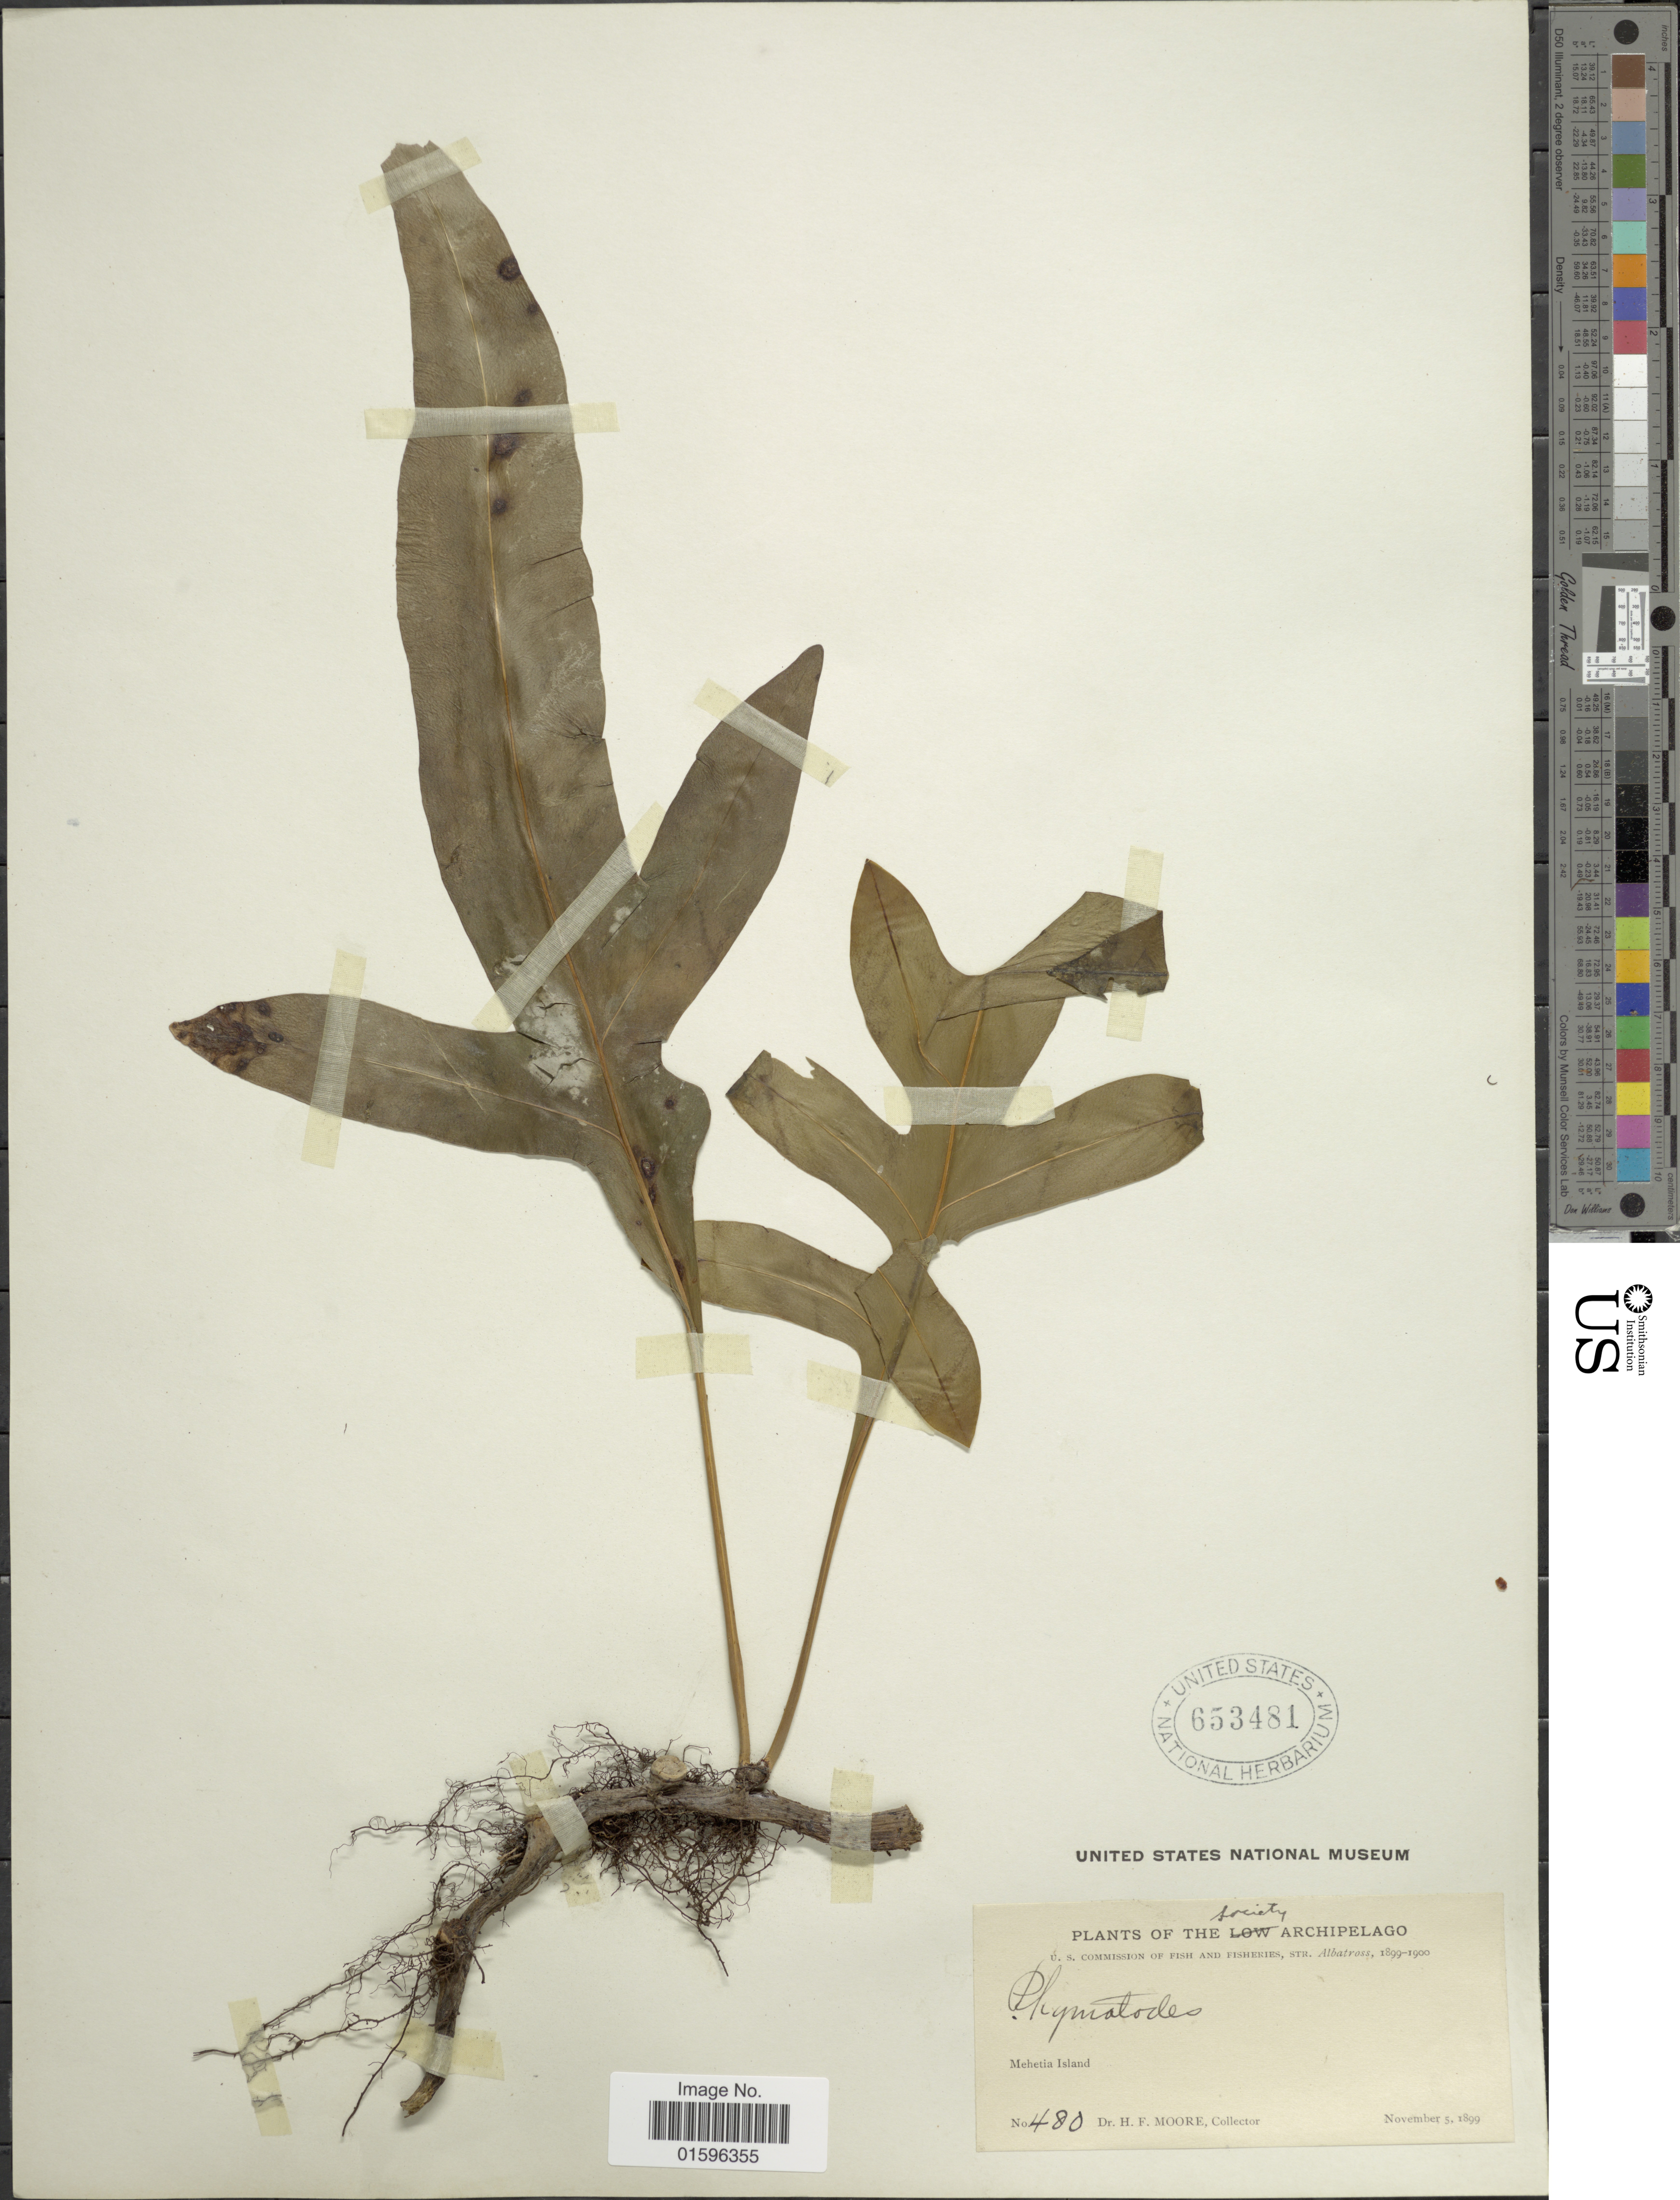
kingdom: Plantae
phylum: Tracheophyta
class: Polypodiopsida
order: Polypodiales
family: Polypodiaceae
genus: Polypodium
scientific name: Polypodium scolopendria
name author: Burm. f.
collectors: H. F. Moore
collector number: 480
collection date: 1899-11-05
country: French Polynesia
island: Mehetia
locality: The Society Archipelago, Mehetia Island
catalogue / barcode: US 653481